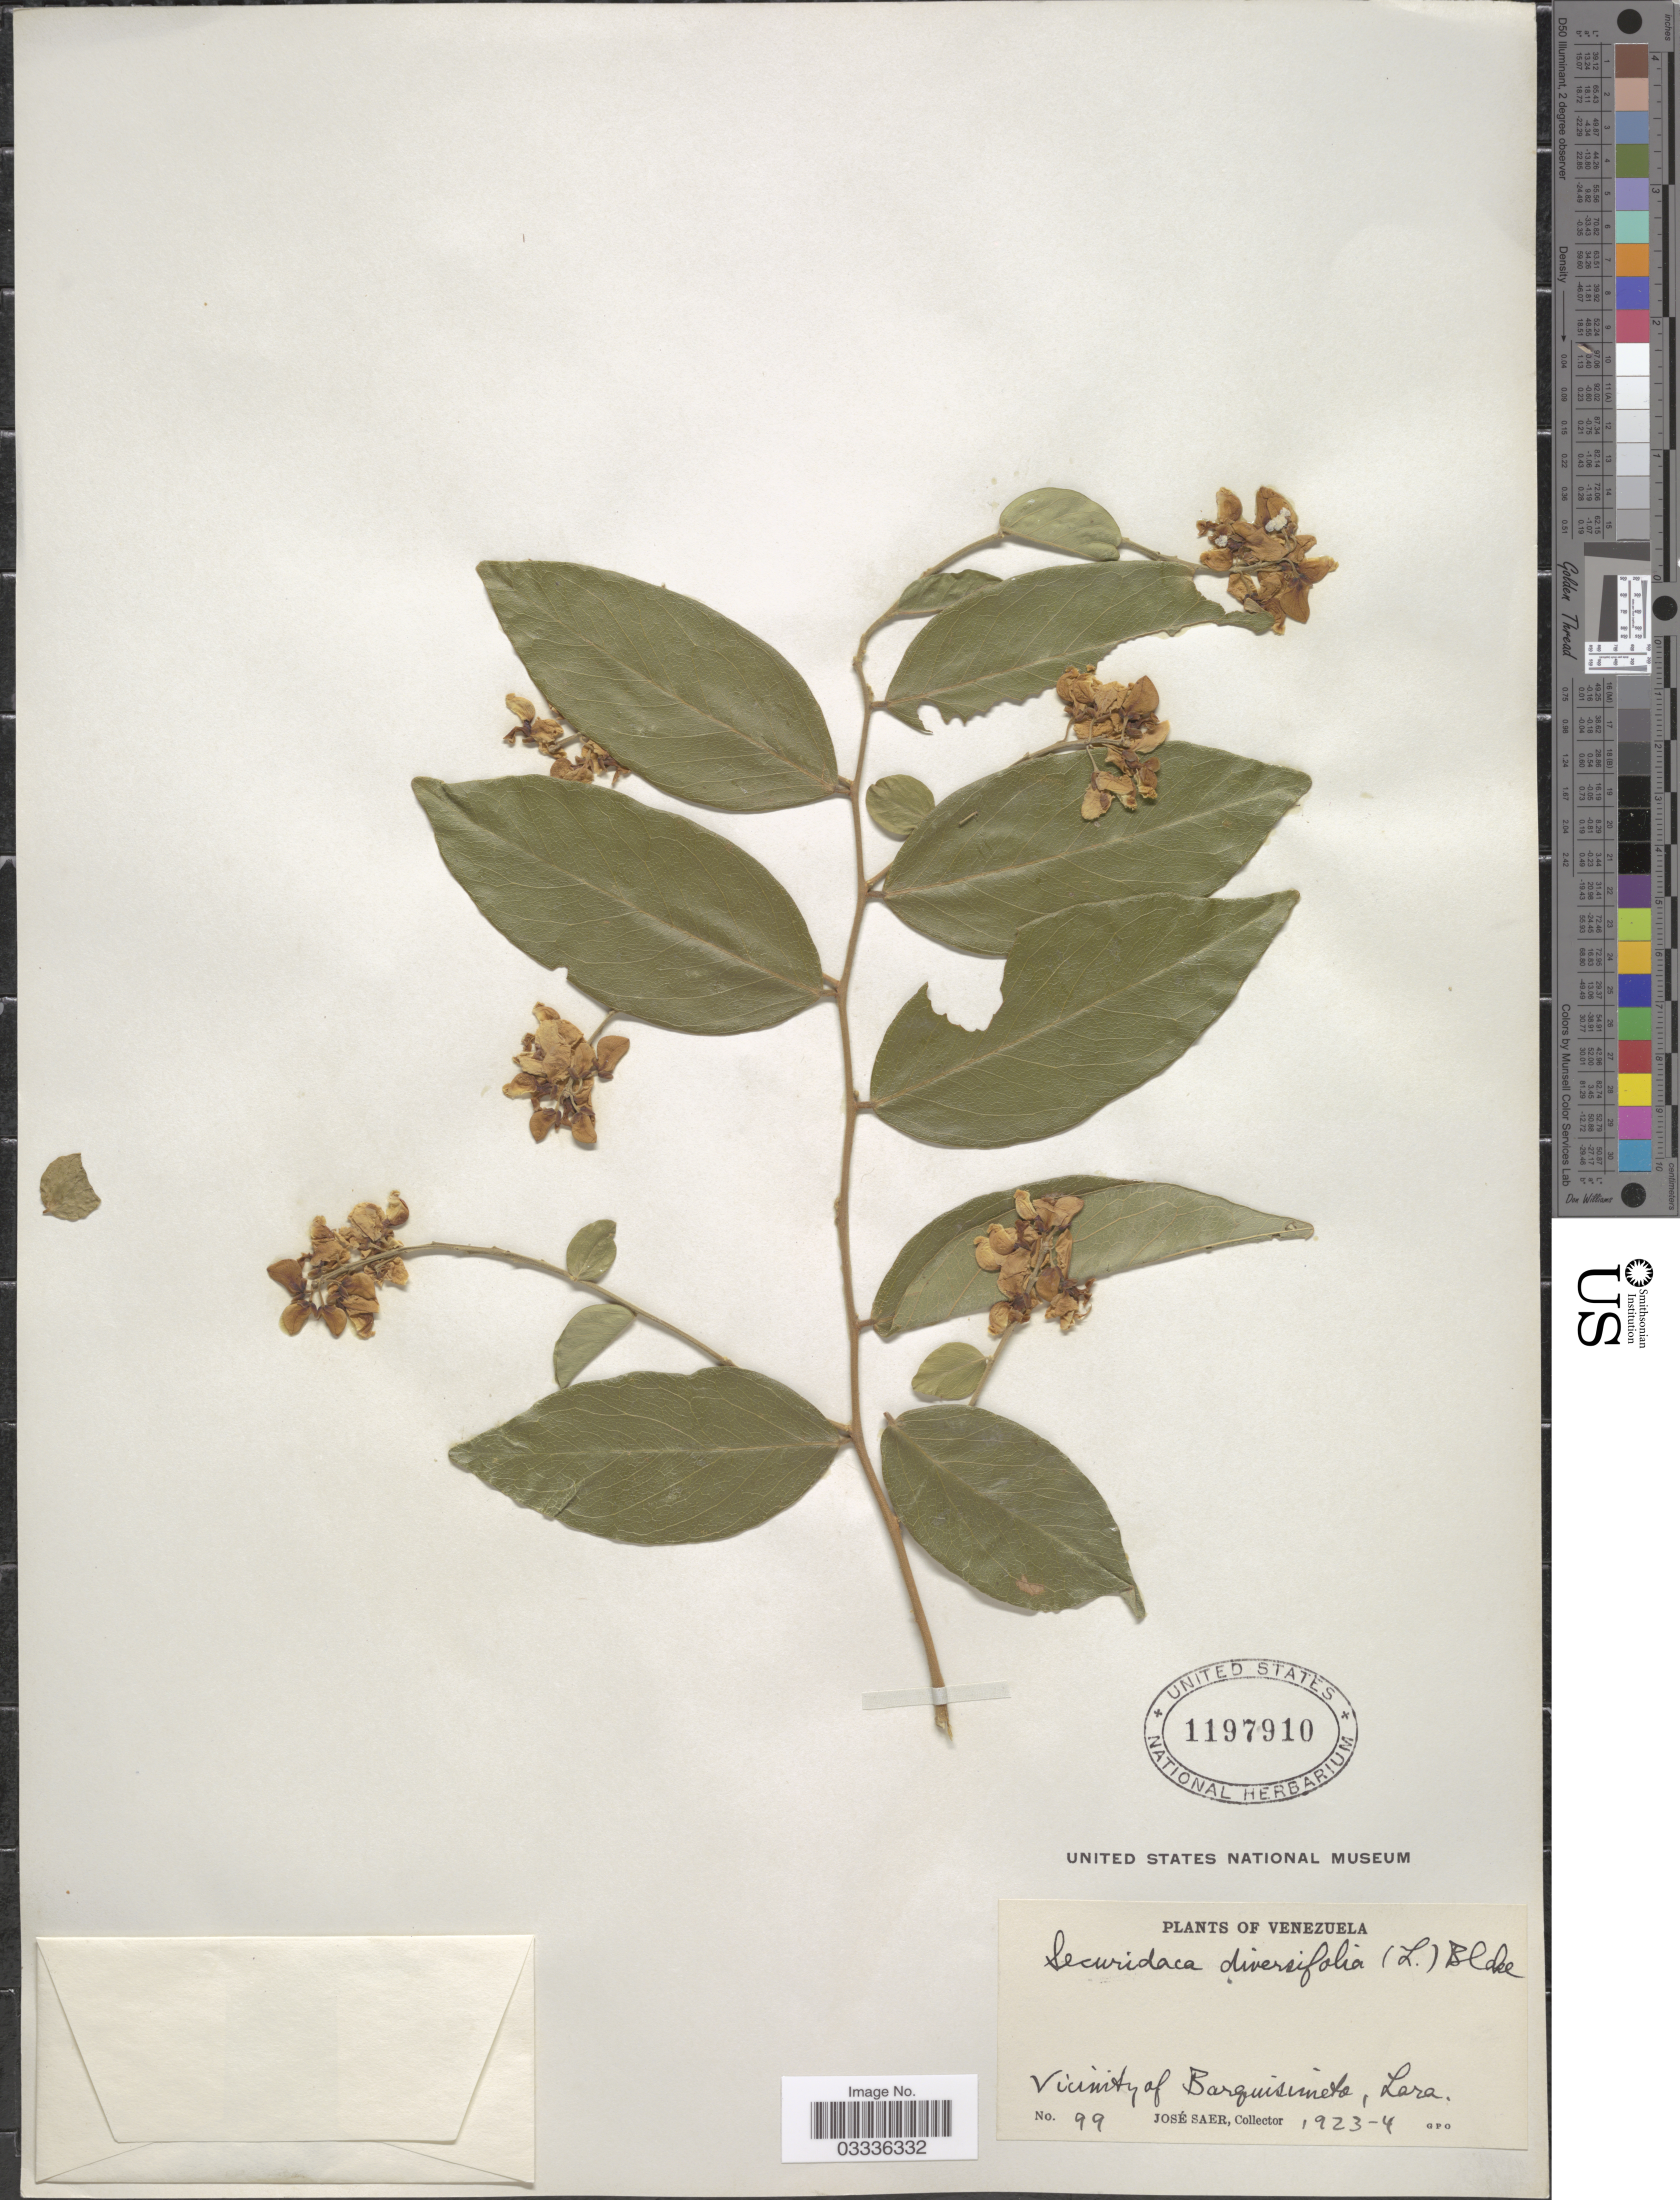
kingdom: Plantae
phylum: Tracheophyta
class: Magnoliopsida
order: Fabales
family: Polygalaceae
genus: Securidaca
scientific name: Securidaca diversifolia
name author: (L.) S.F. Blake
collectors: J. Saer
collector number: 99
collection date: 1923/1924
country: Venezuela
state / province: Lara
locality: Vicinity of Barquisimeto.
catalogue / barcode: US 1197910